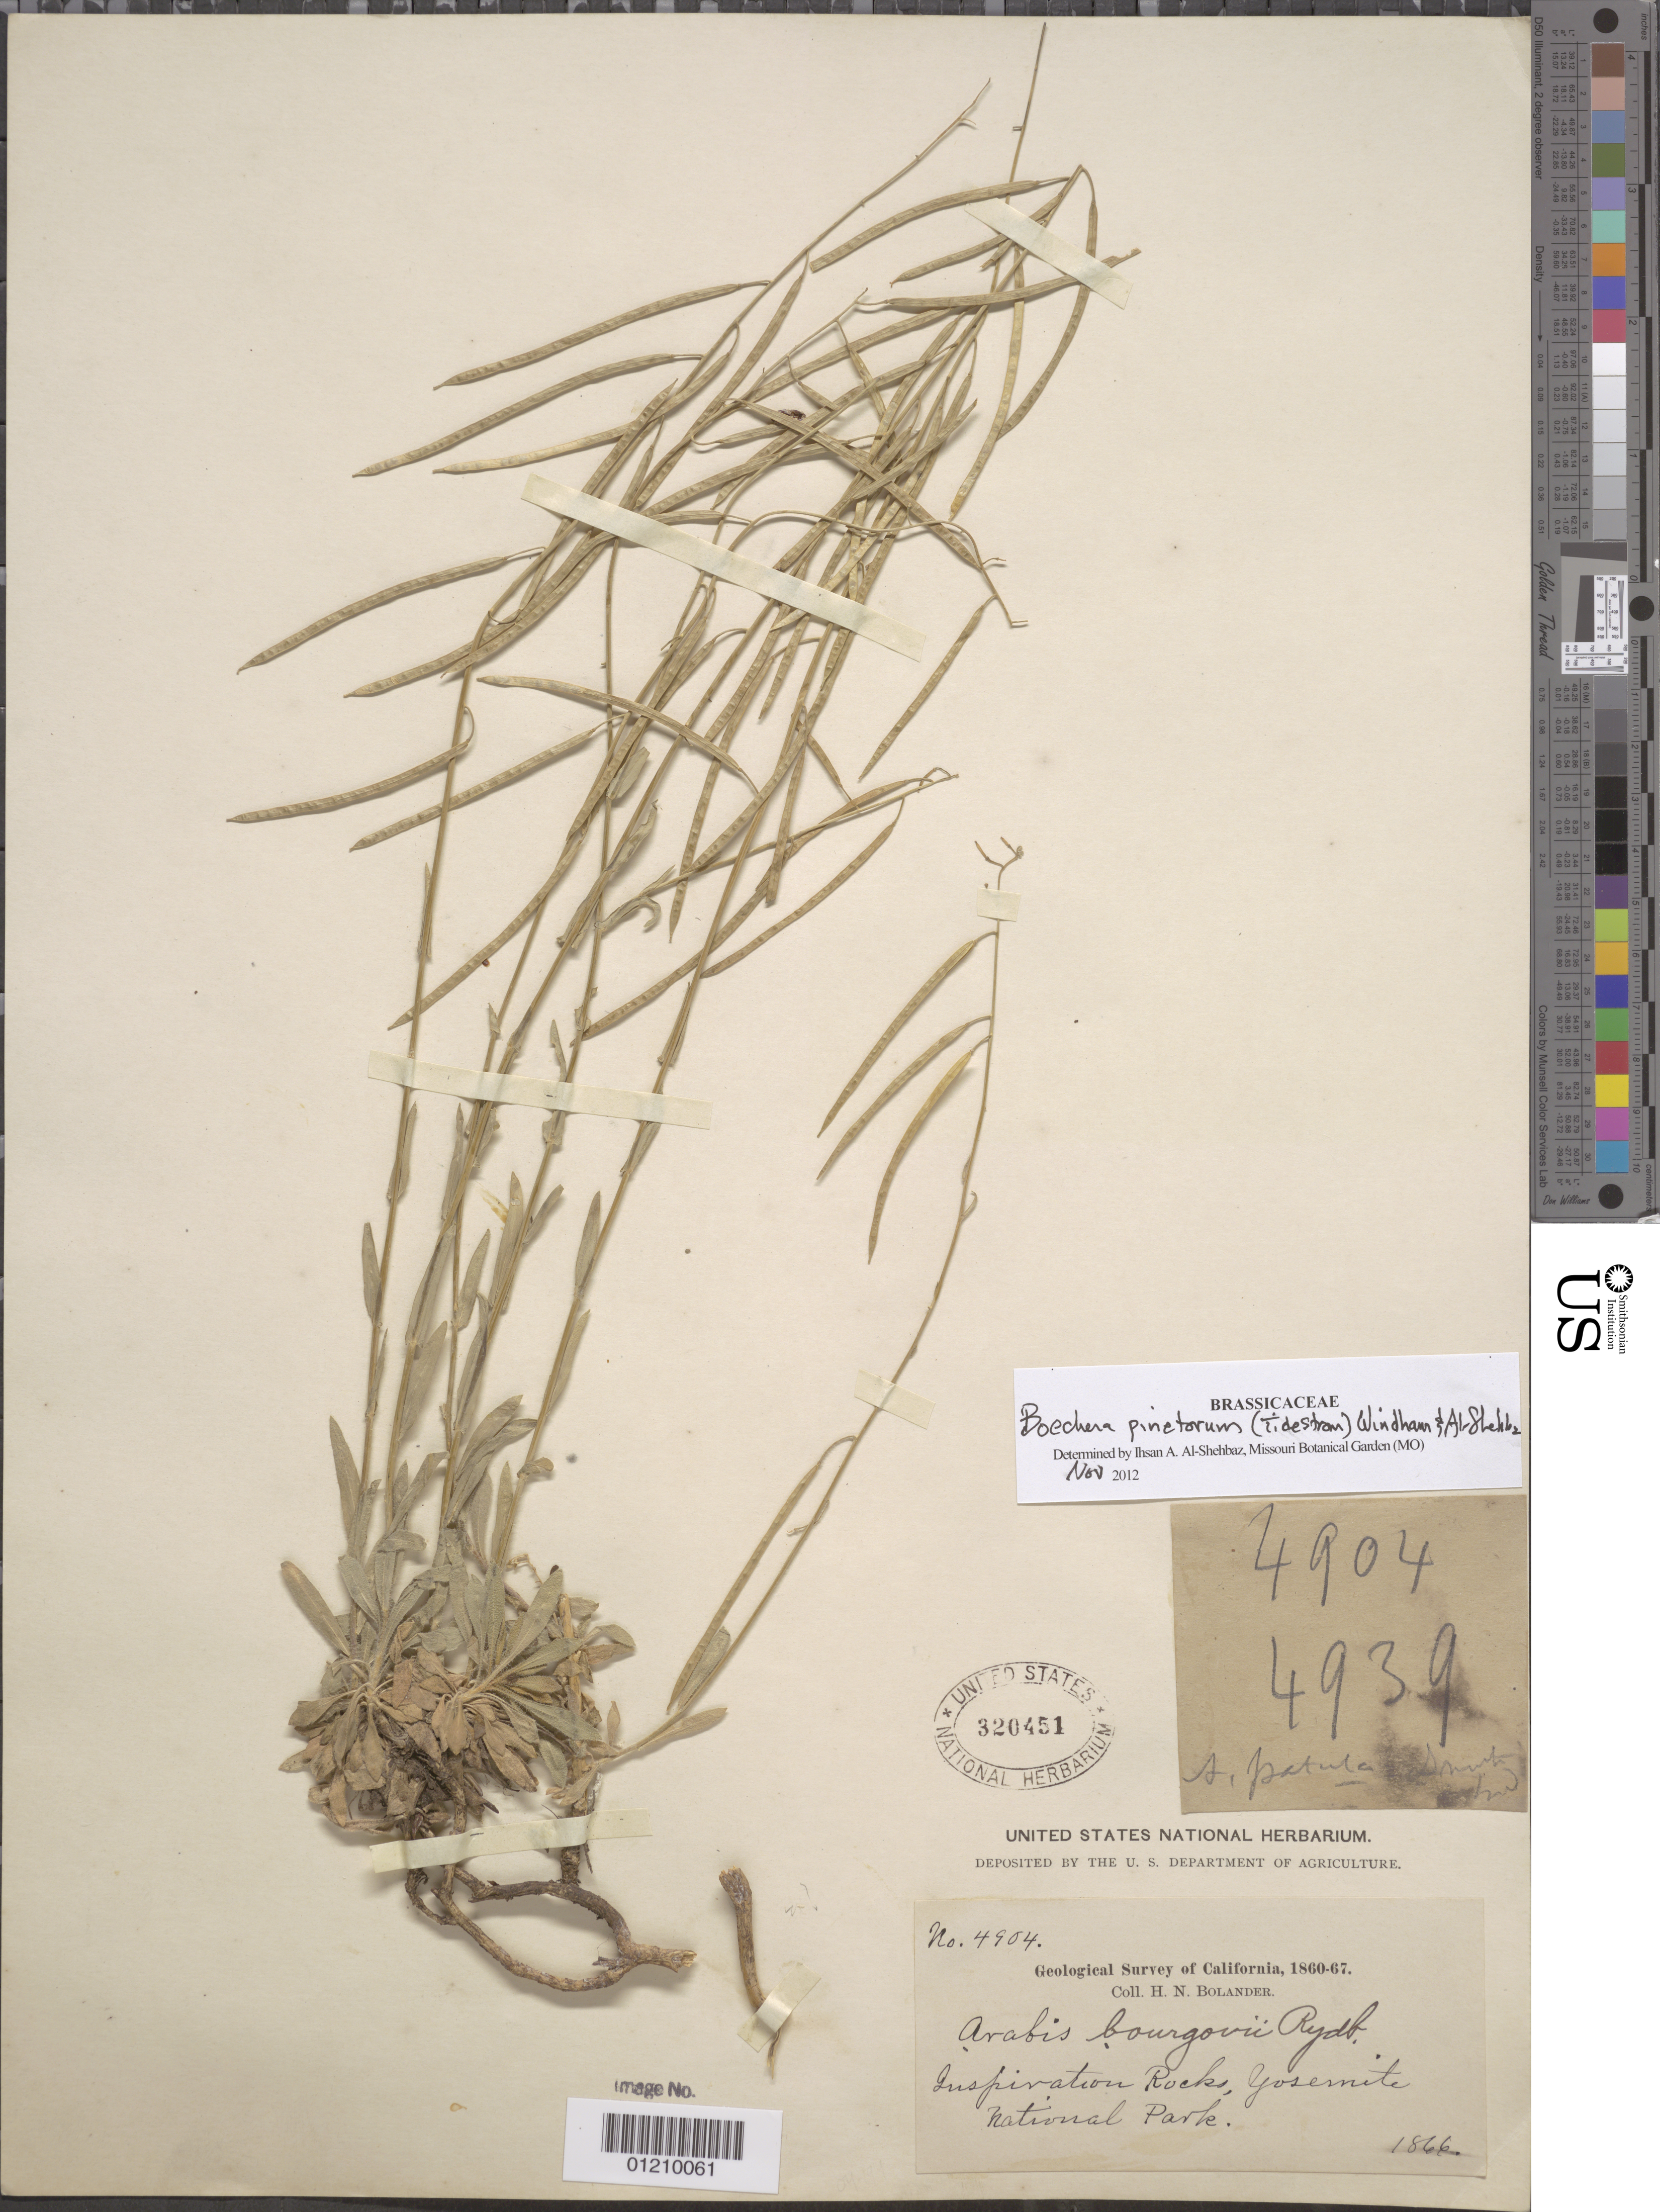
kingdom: Plantae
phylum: Tracheophyta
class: Magnoliopsida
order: Brassicales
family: Brassicaceae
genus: Boechera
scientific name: Boechera pinetorum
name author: (Tidestr.) Windham & Al-Shehbaz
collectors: H. Bolander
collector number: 4904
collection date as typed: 1866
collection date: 1866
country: United States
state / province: California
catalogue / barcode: US 320451